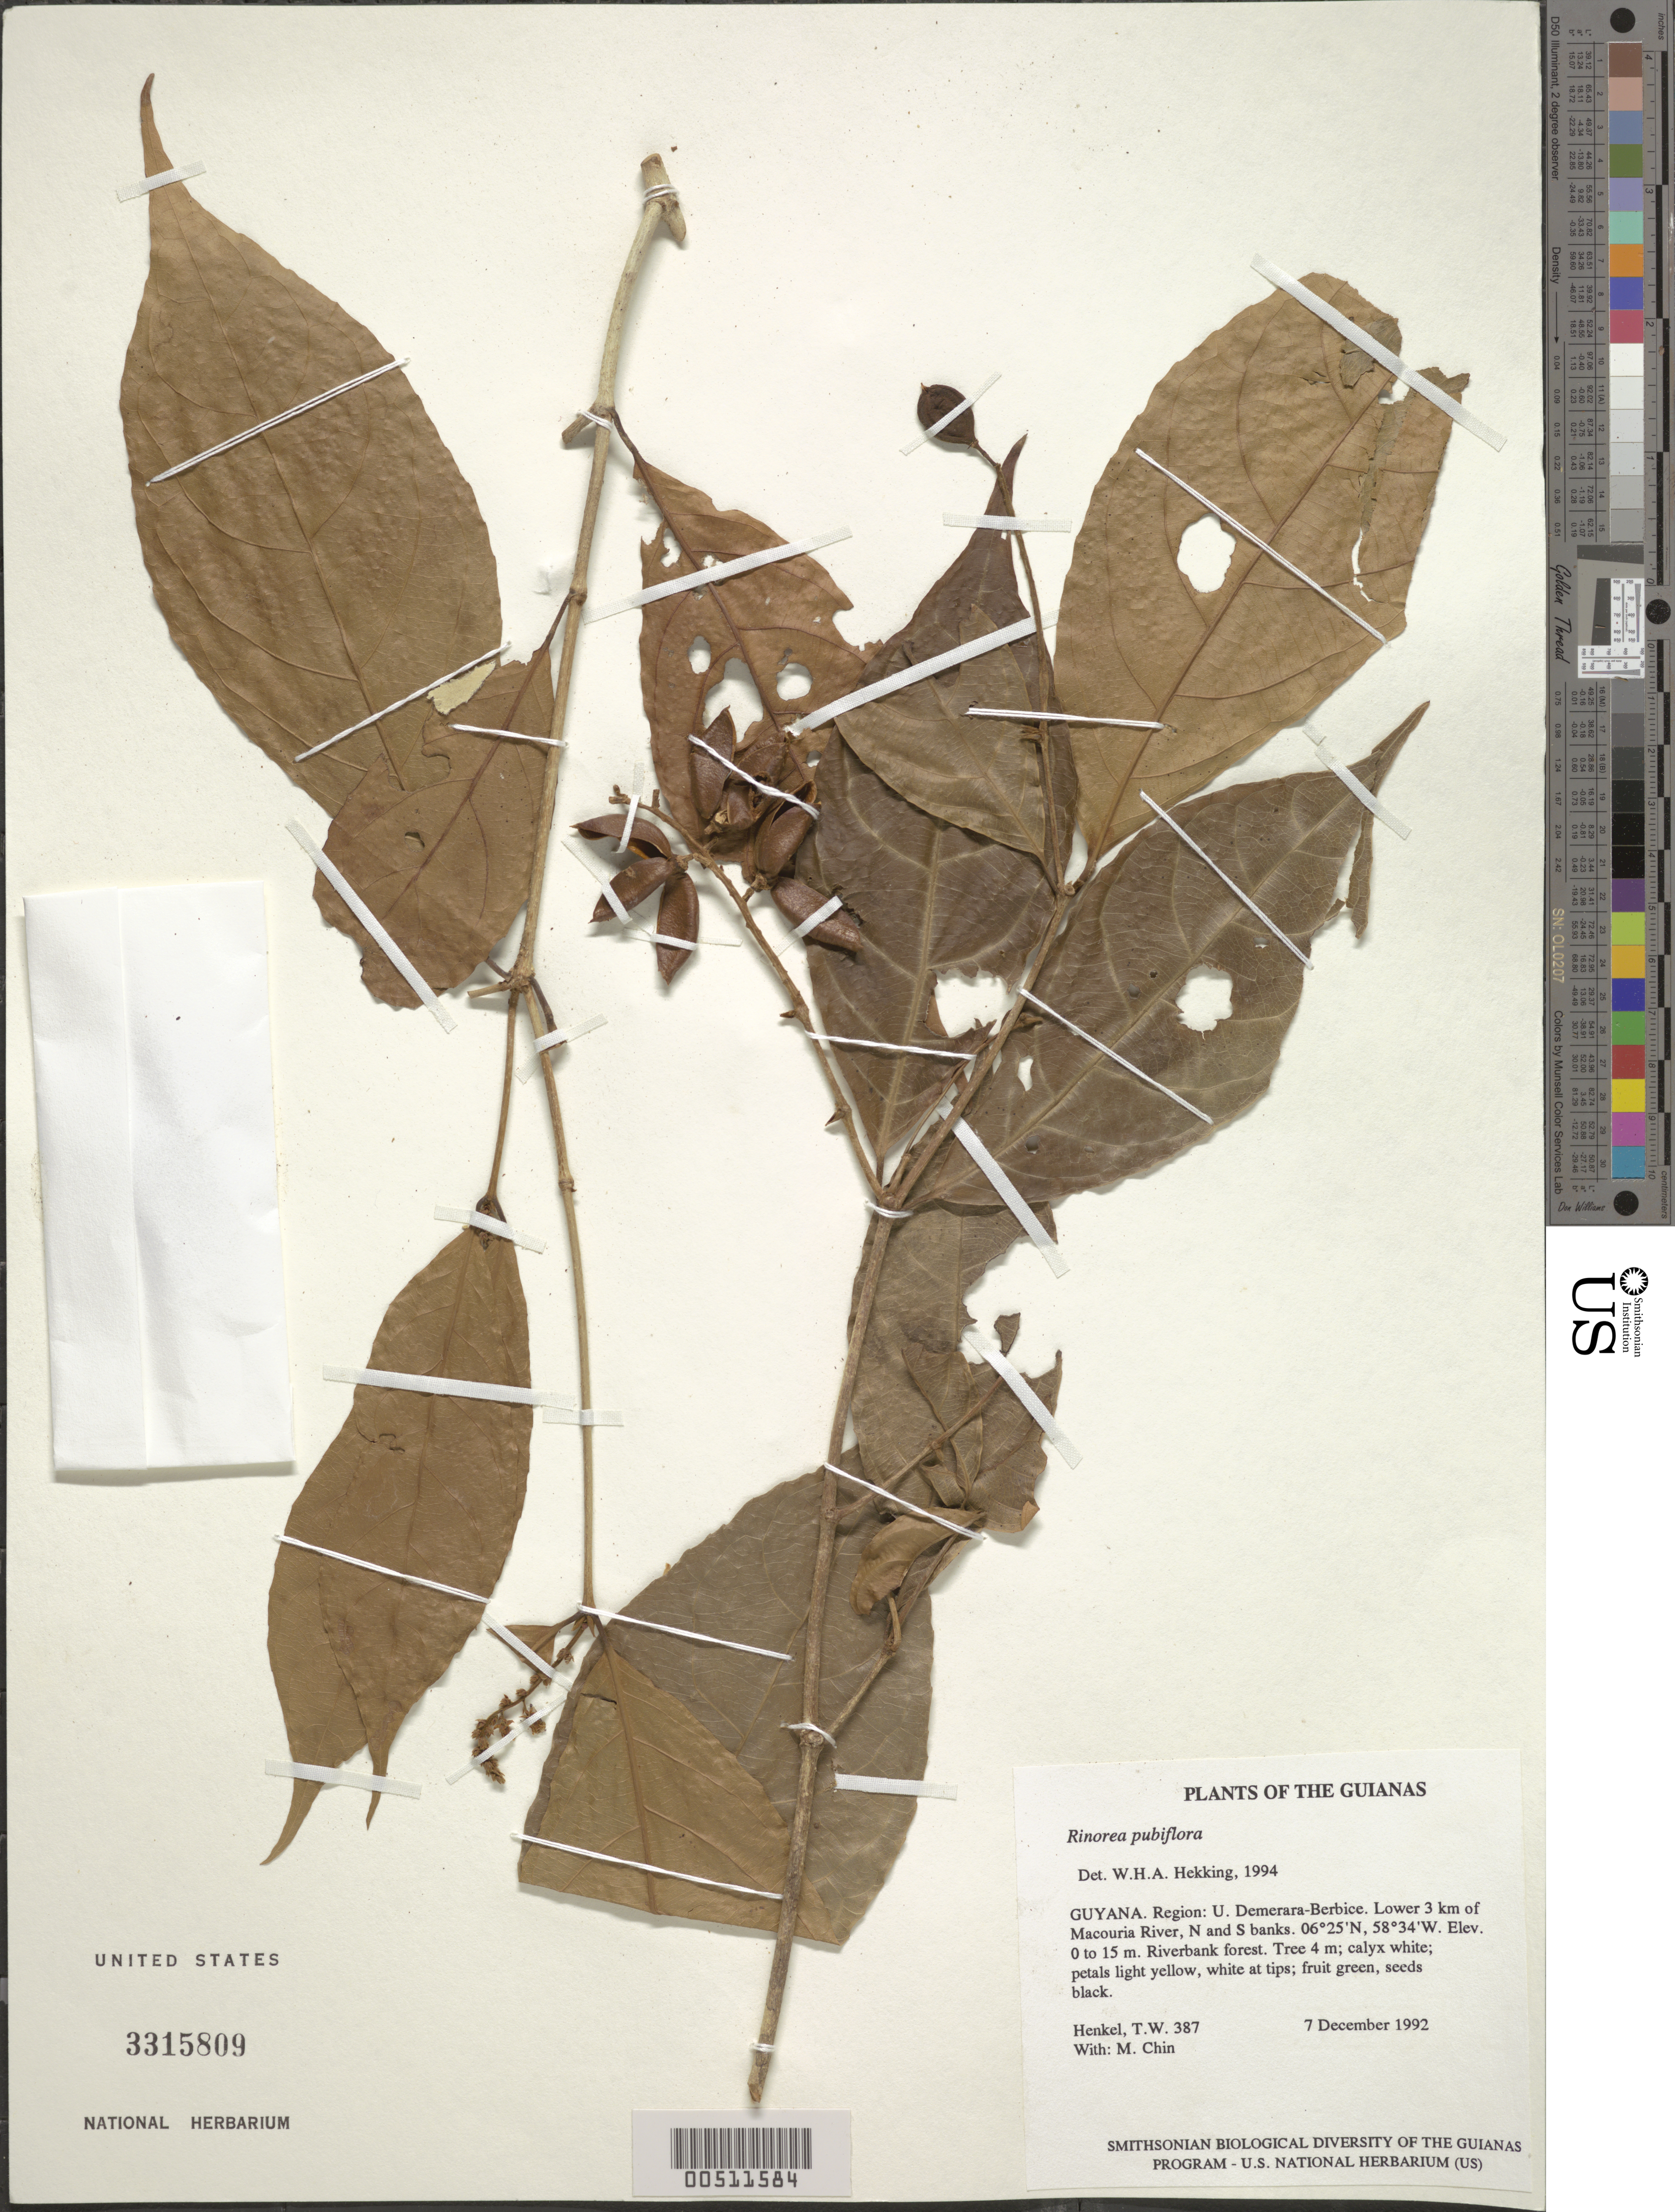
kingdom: Plantae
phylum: Tracheophyta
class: Magnoliopsida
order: Malpighiales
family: Violaceae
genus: Rinorea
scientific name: Rinorea pubiflora var. grandifolia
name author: (Eichler) Hekking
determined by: Hekking, W. H. A.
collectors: T. Henkel & M. Chin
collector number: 387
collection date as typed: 7 December 1992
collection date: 1992-12-07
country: Guyana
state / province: U. Demerara-Berbice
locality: Lower 3 km of Macouria River, N and S banks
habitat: Riverbank forest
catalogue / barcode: US 3315809